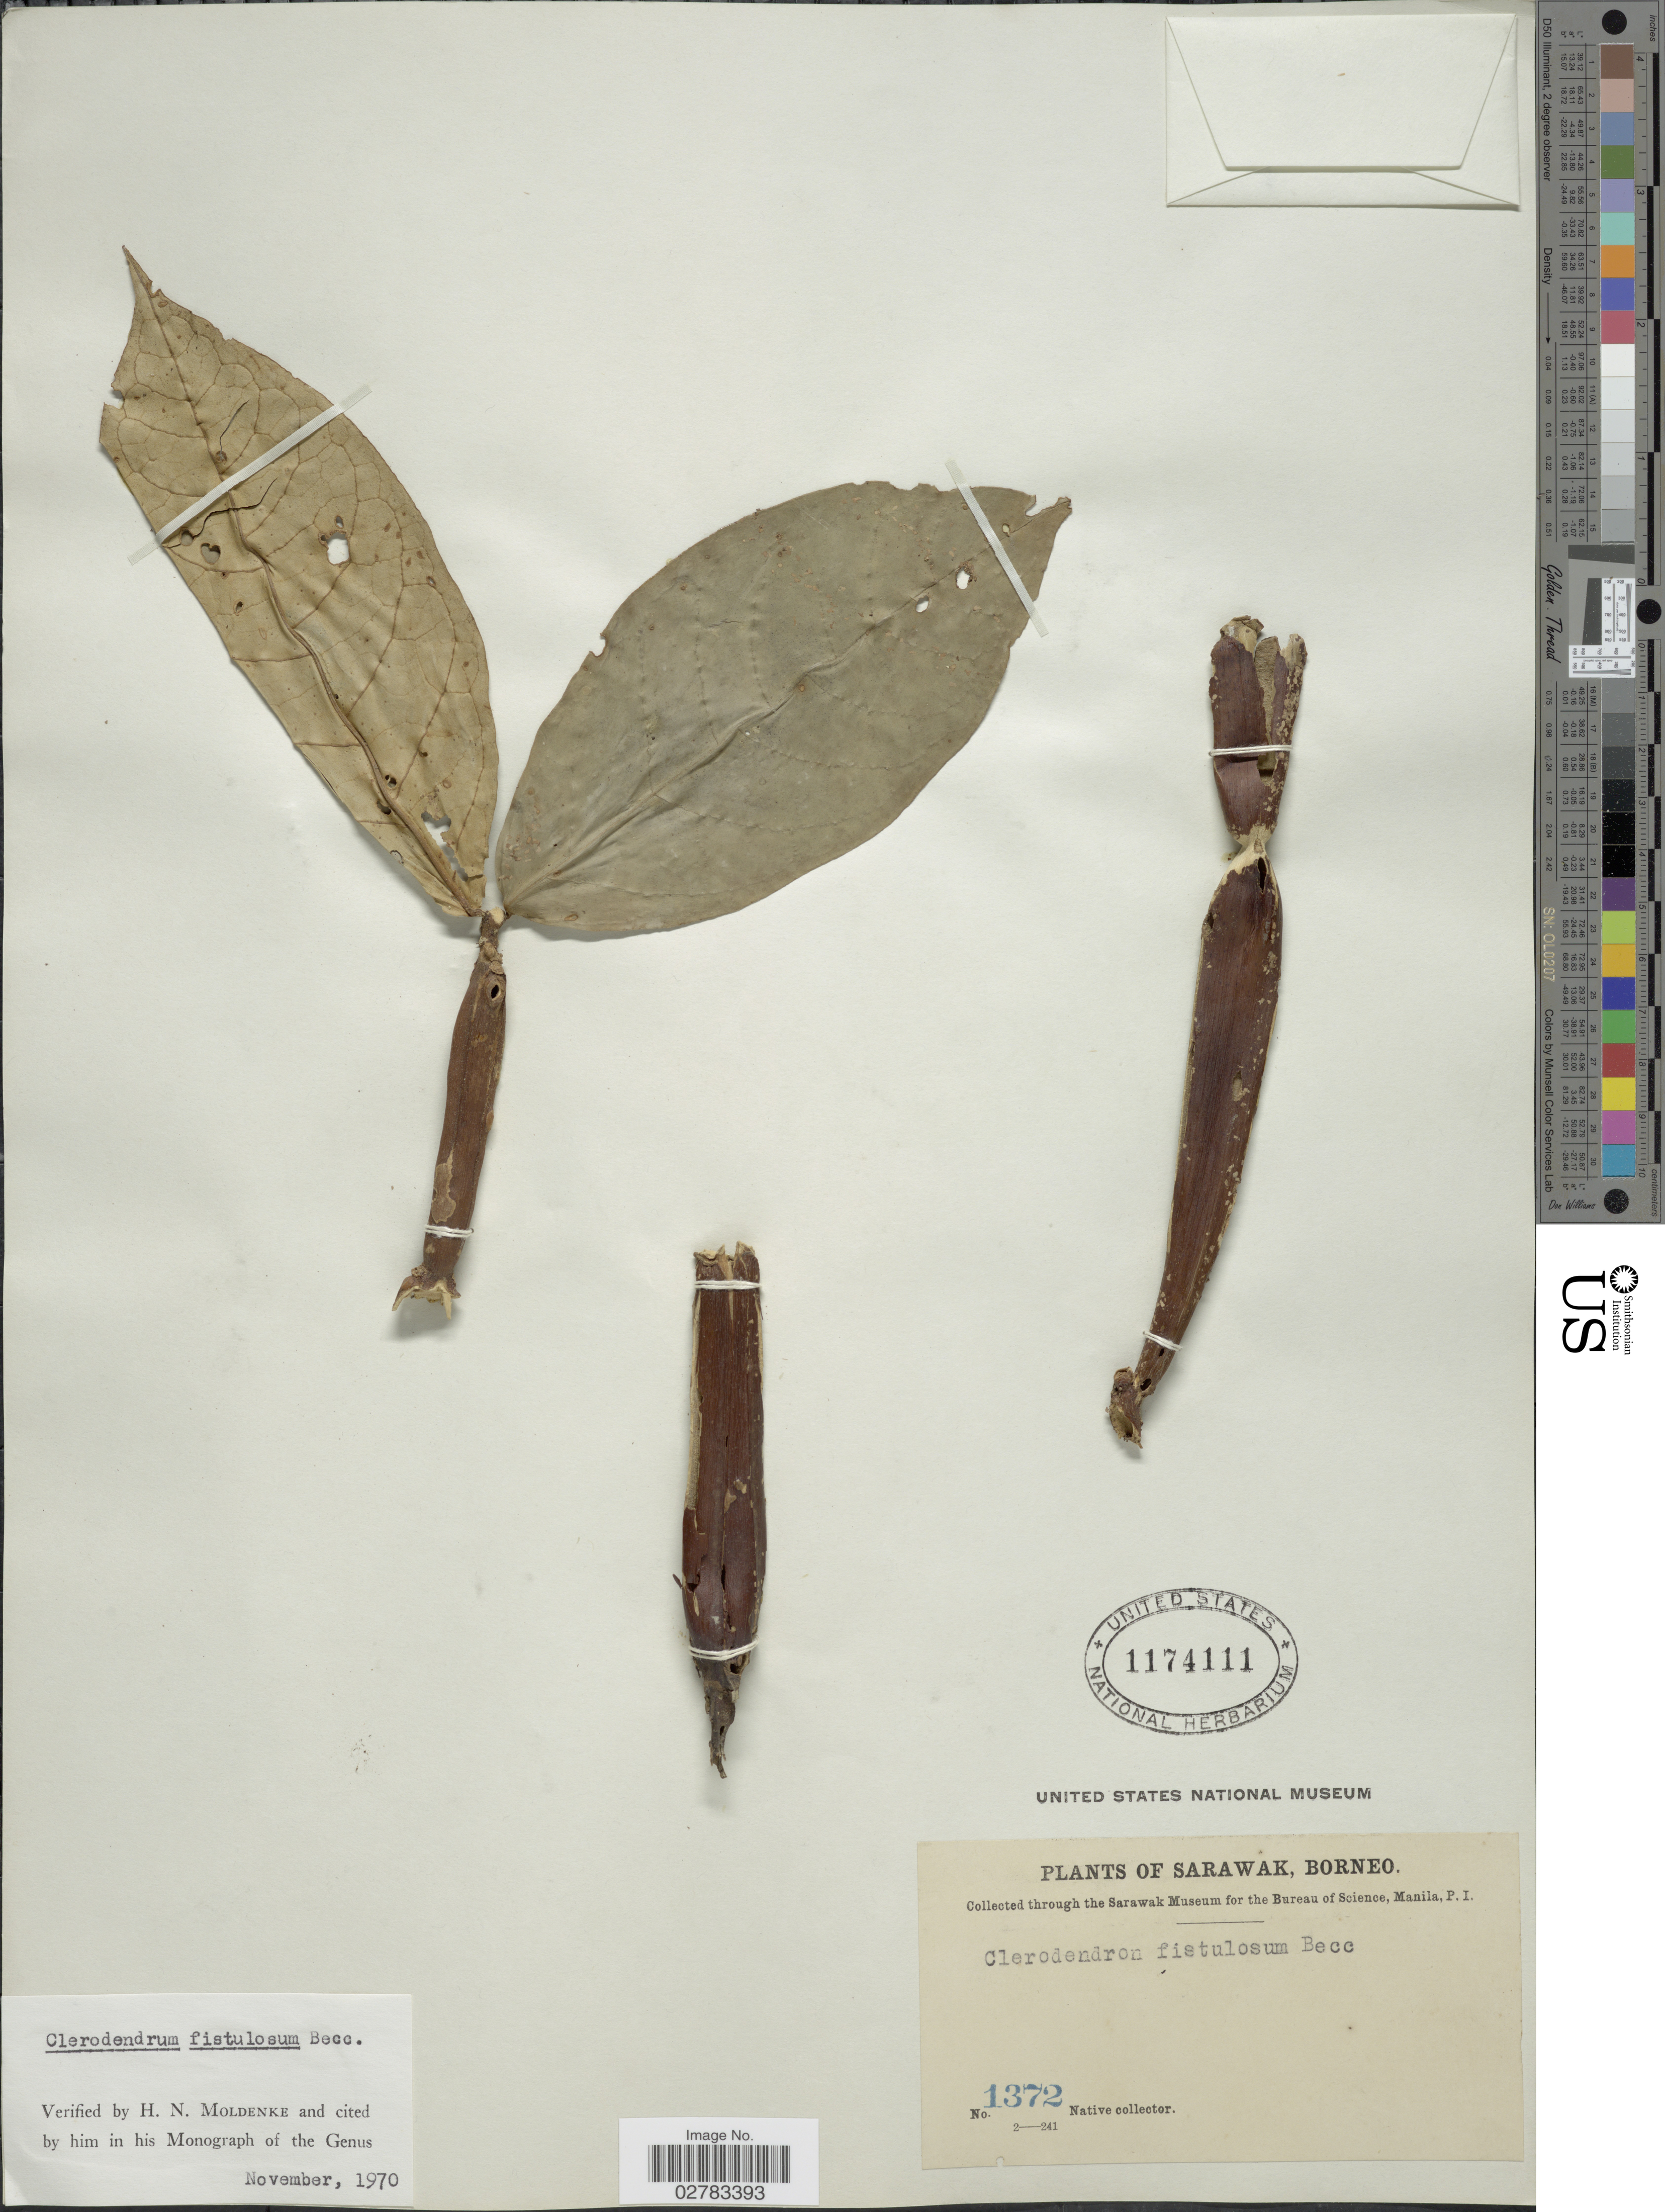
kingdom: Plantae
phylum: Tracheophyta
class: Magnoliopsida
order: Lamiales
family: Lamiaceae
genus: Clerodendrum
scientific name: Clerodendrum fistulosum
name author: Becc.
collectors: Native collector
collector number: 1372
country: Malaysia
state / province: Sarawak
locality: Sarawak, Borneo.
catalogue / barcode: US 1174111